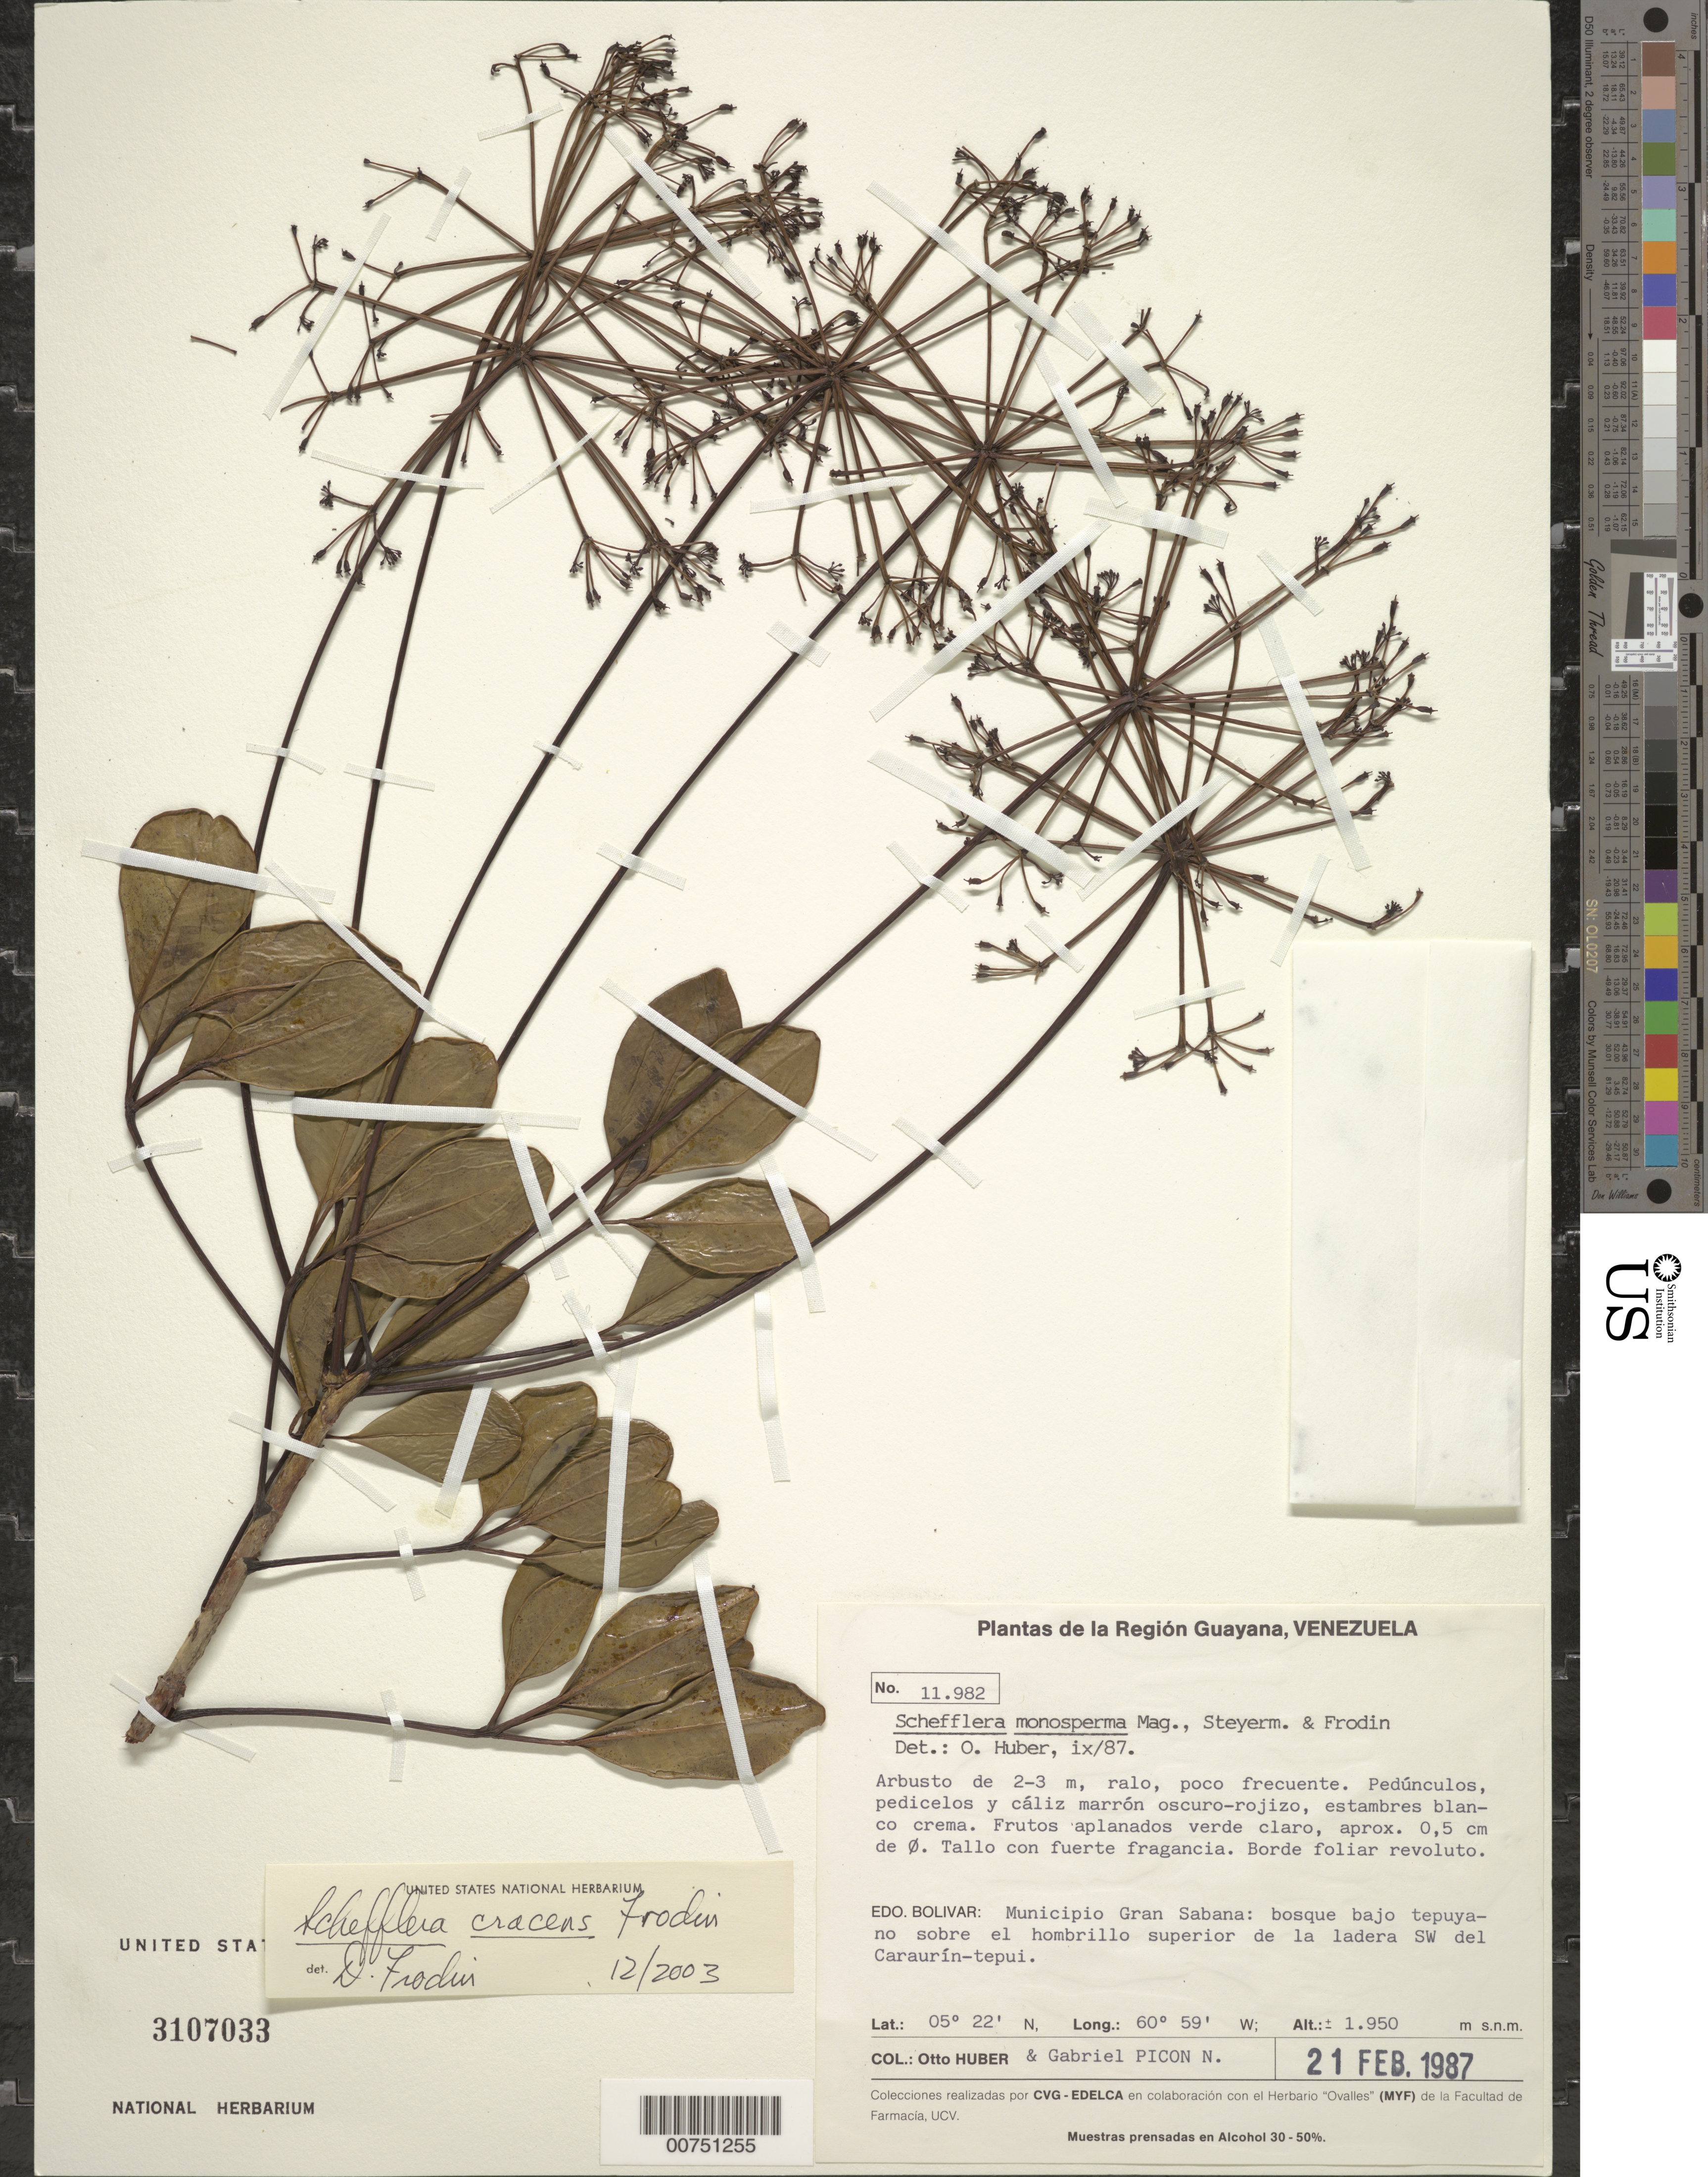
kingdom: Plantae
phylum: Tracheophyta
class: Magnoliopsida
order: Apiales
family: Araliaceae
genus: Schefflera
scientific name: Schefflera cracens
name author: Frodin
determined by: Frodin, D. G.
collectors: O. Huber & G. Picón Navas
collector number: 11982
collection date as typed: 21-Feb-87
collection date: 1987-02-21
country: Venezuela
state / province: Bolívar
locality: Mun. Gran Sabana, SW del Caraurín-tepuí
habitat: Bosque bajo tepuyano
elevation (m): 1950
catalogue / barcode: US 3107033